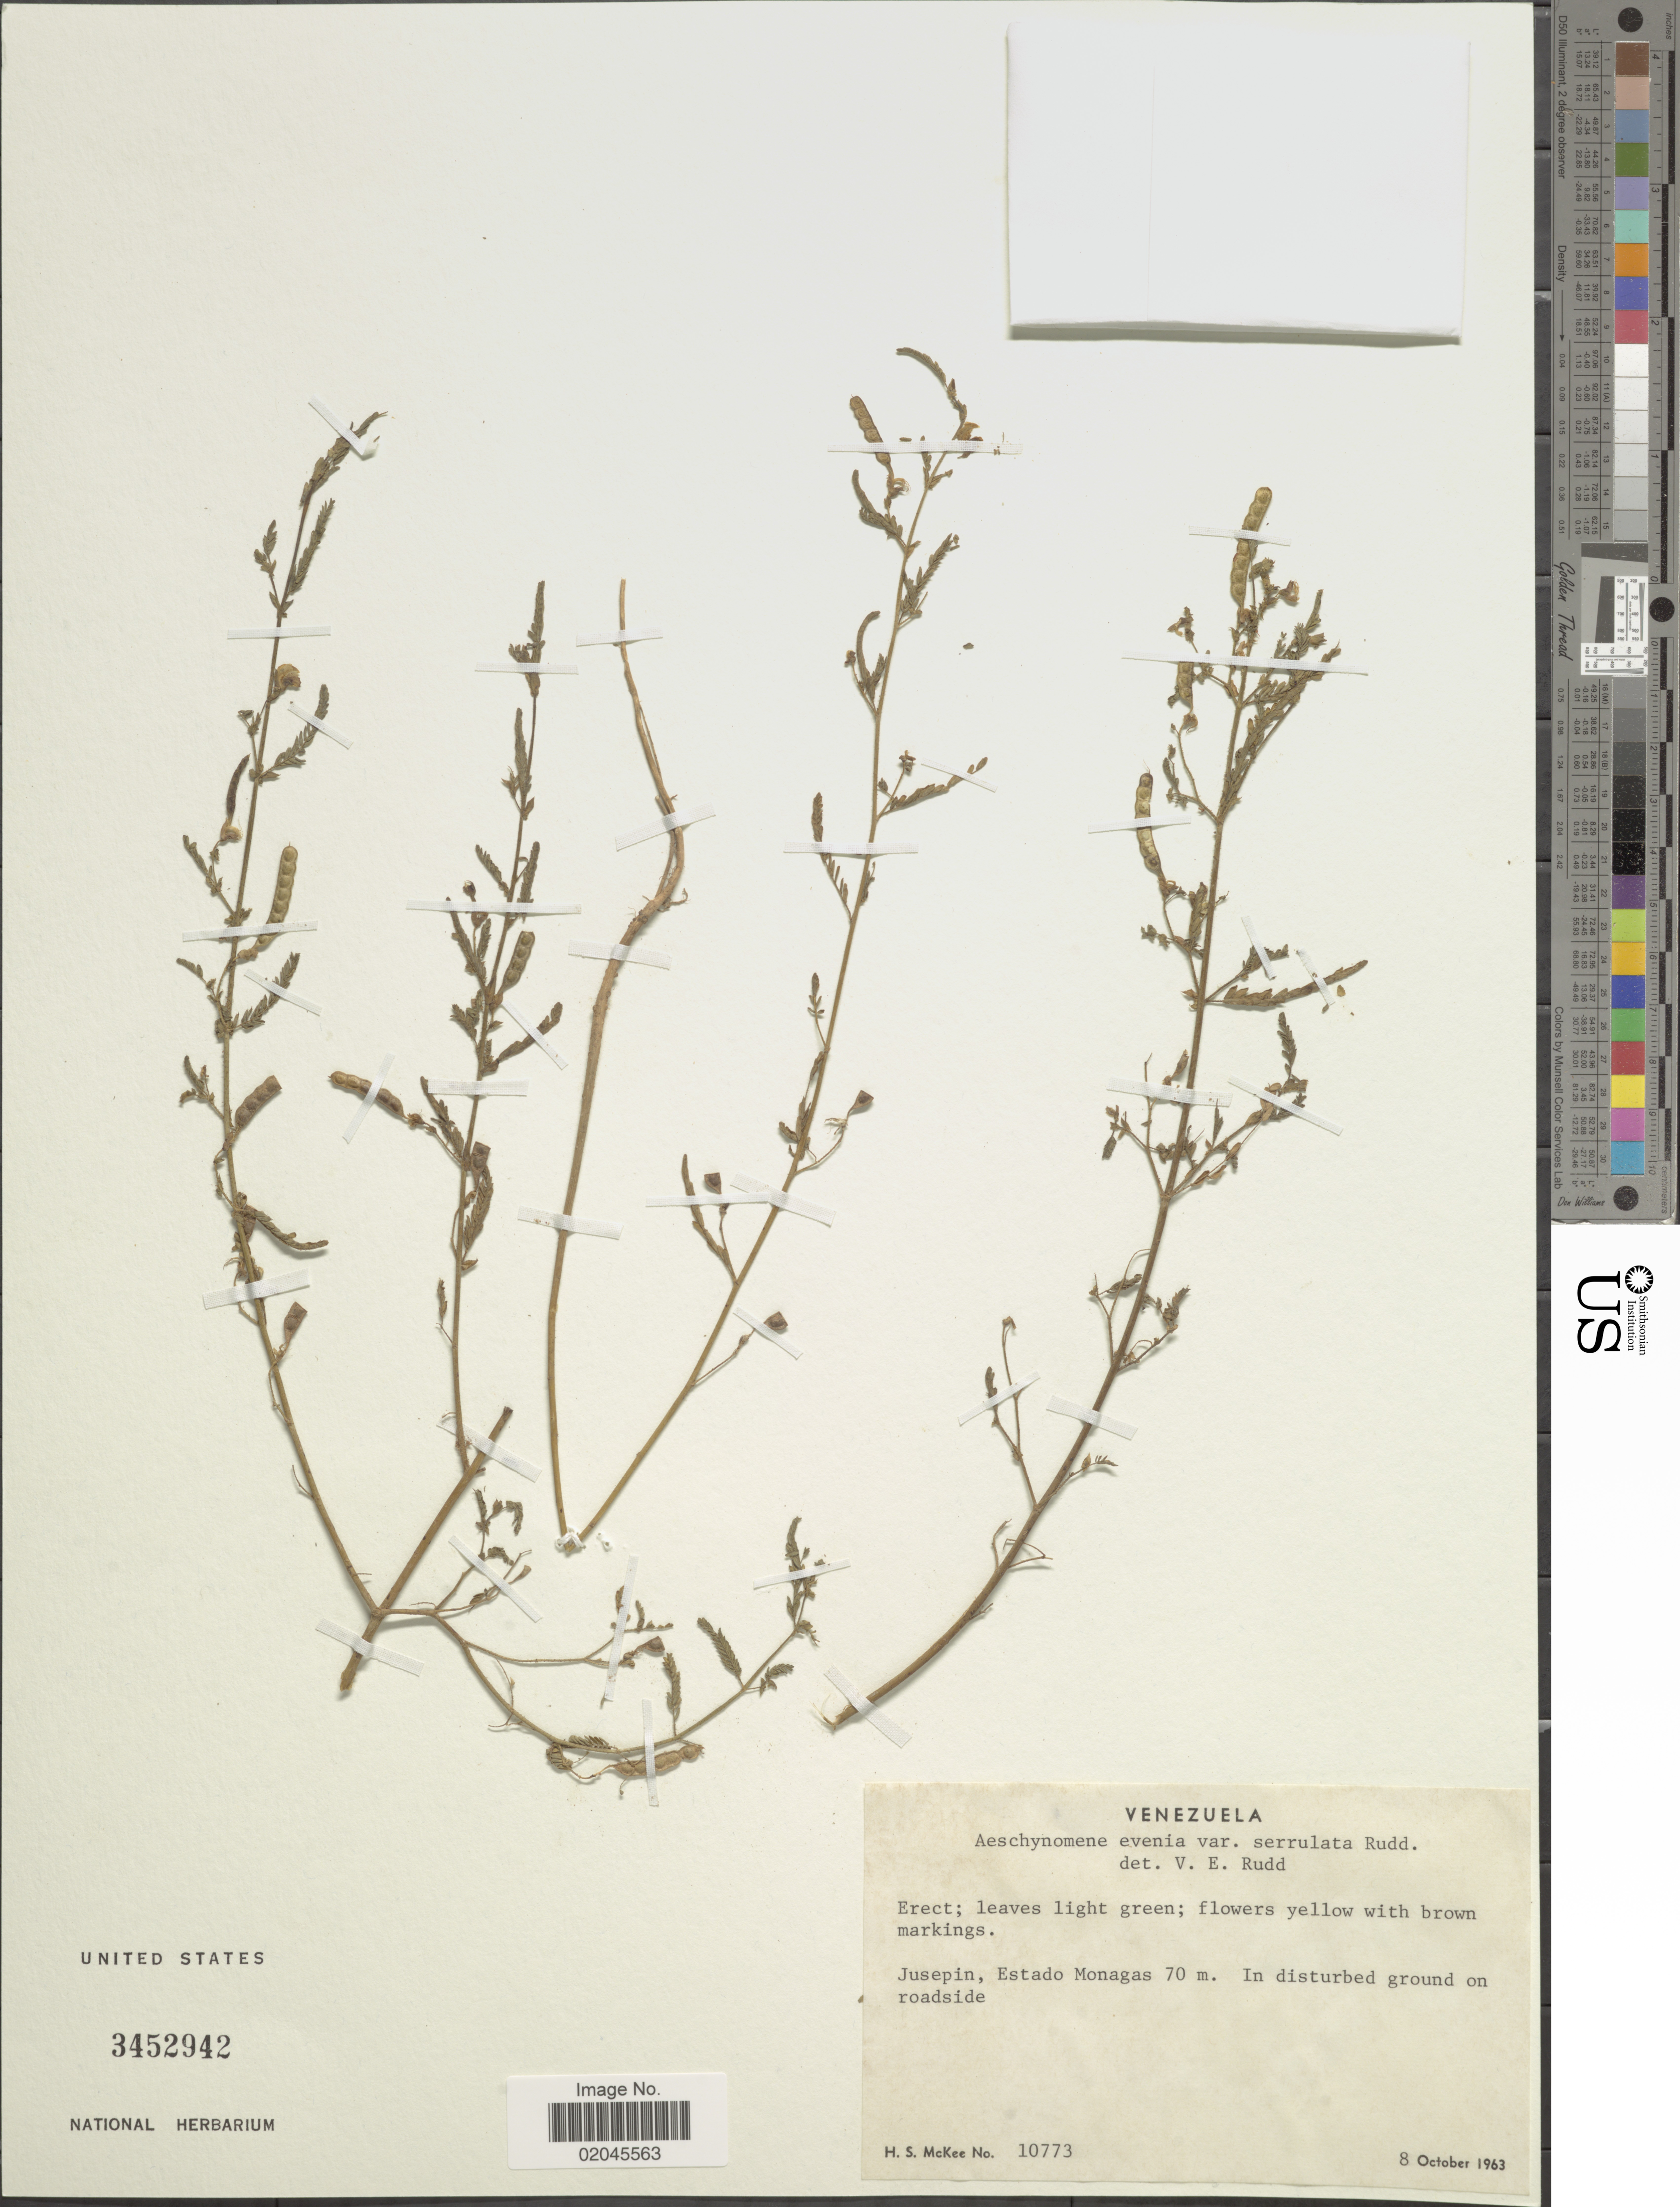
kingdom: Plantae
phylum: Tracheophyta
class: Magnoliopsida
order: Fabales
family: Fabaceae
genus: Aeschynomene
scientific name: Aeschynomene evenia var. serrulata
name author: Rudd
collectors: H. McKe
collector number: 10773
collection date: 1963-10-08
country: Venezuela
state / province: Monagas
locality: Jusepin, in disturbed ground on roadside.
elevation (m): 70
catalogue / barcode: US 3452942